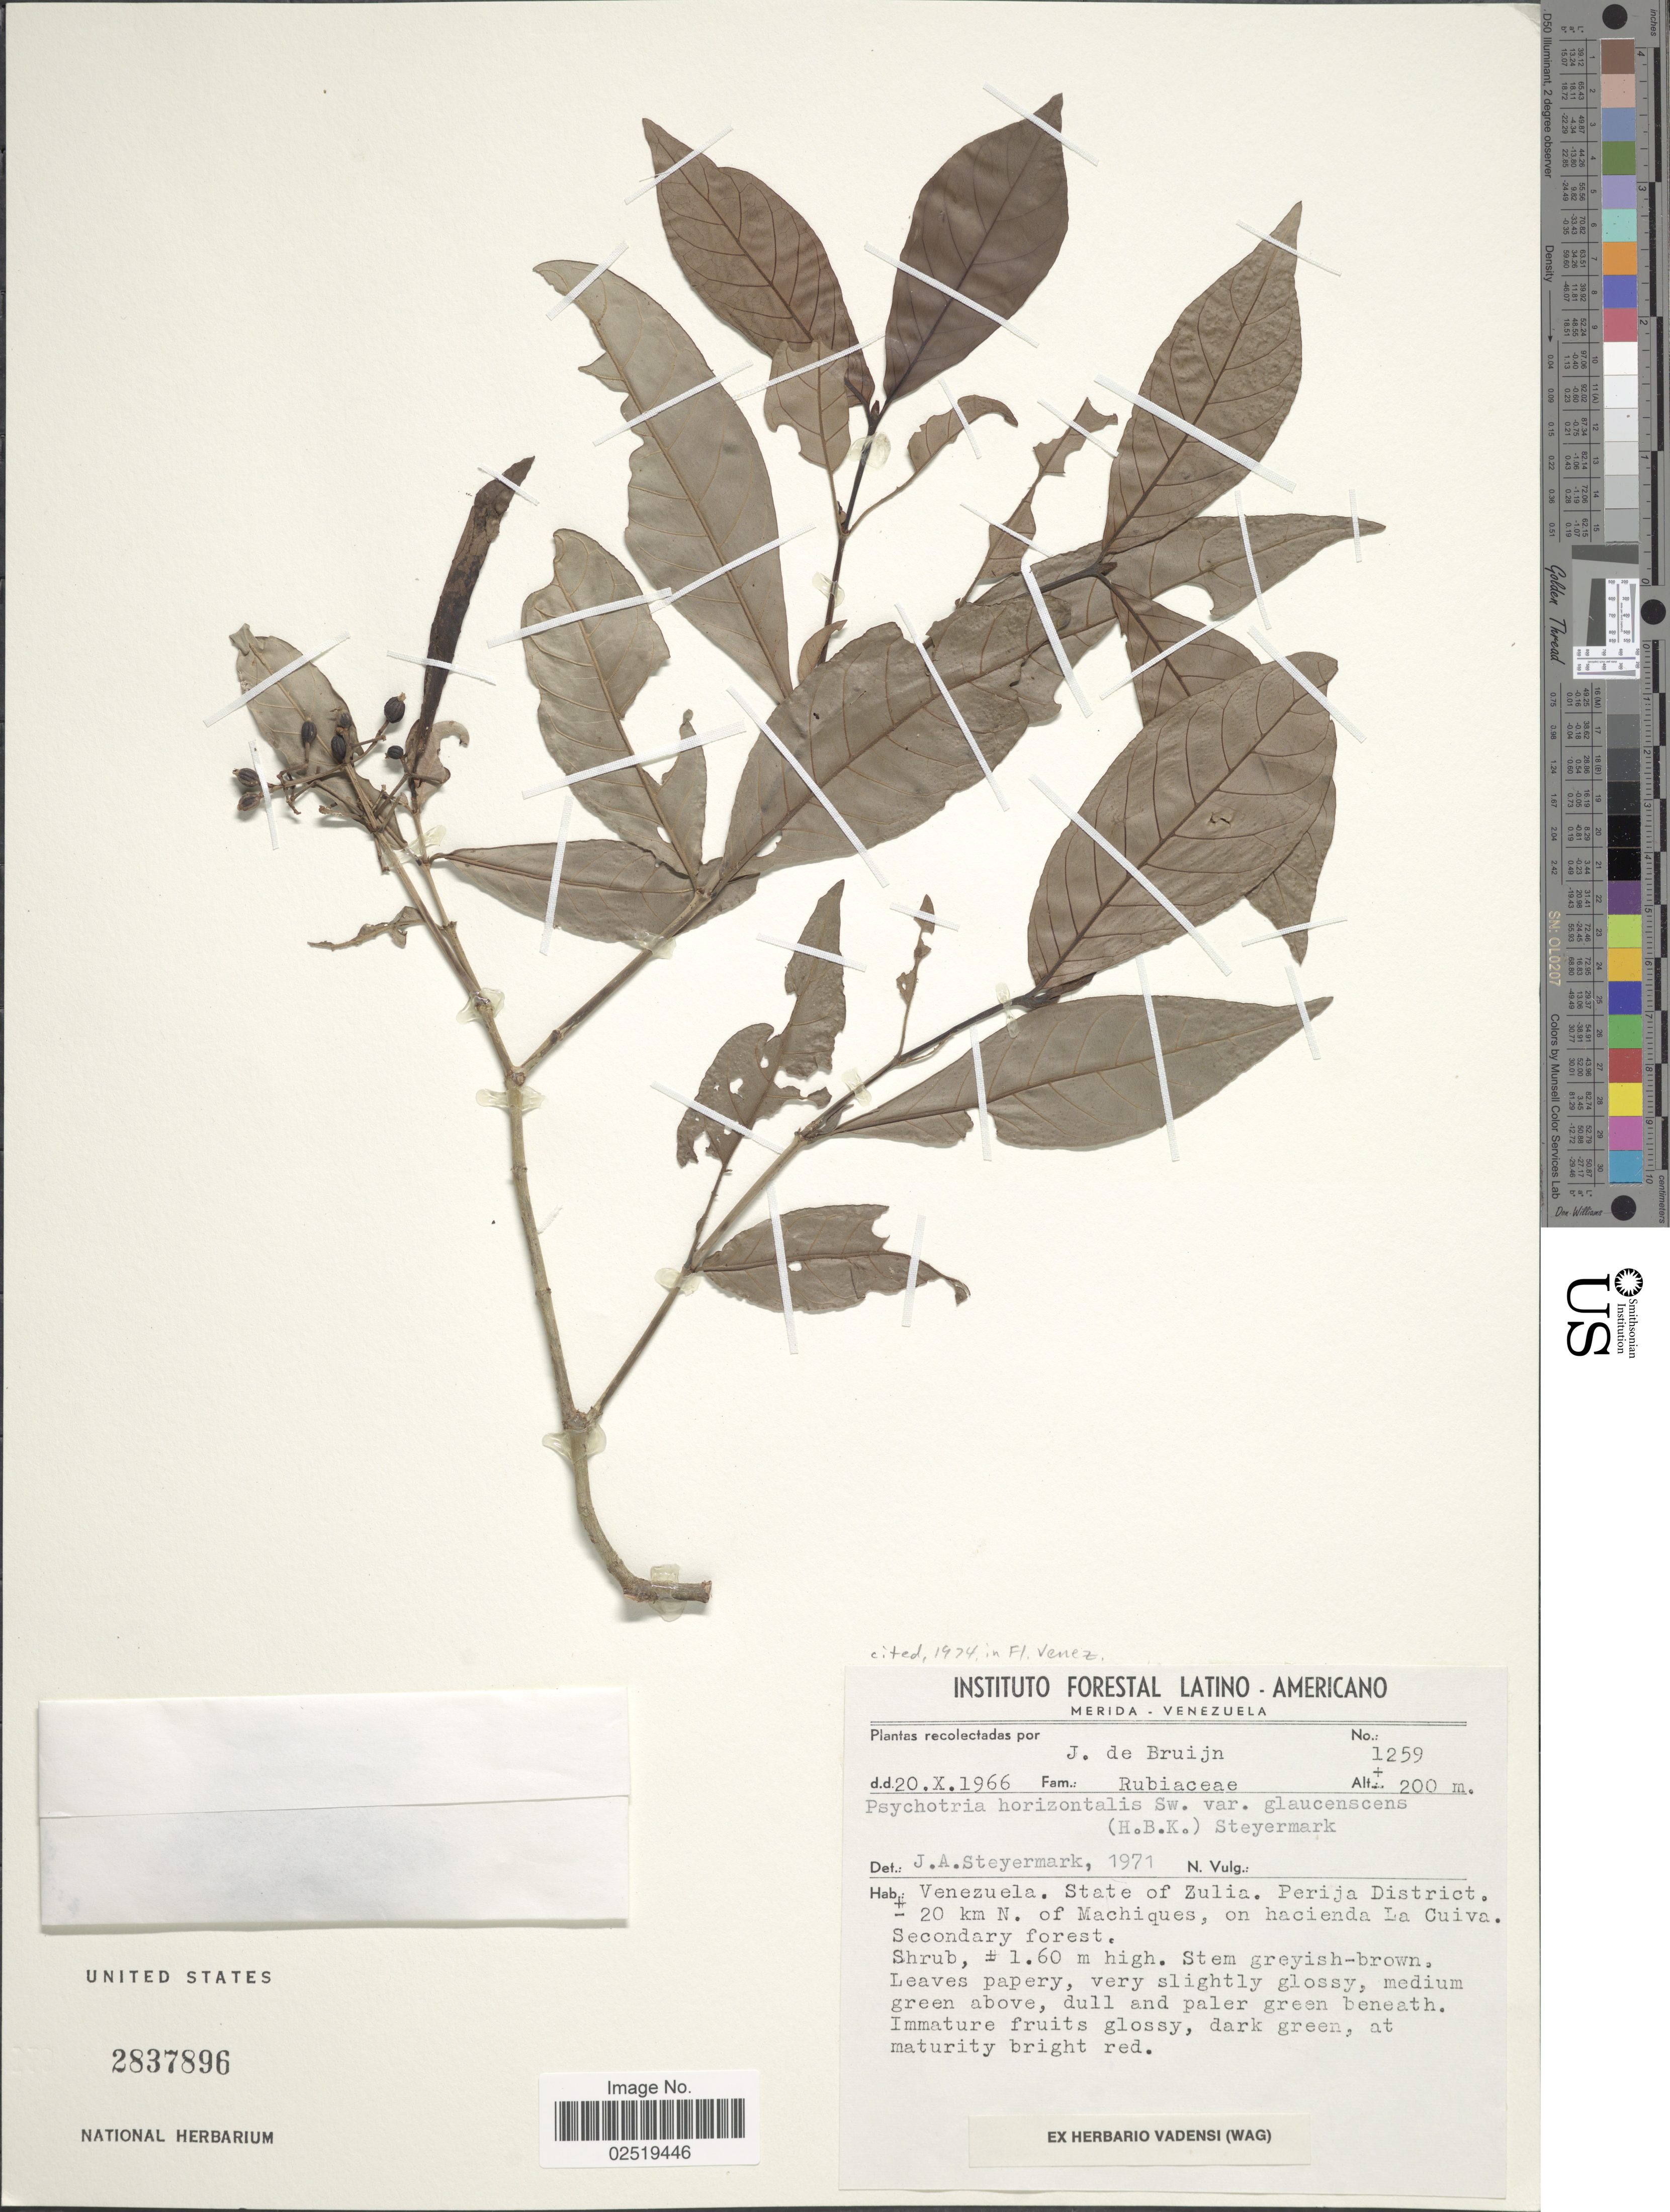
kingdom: Plantae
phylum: Tracheophyta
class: Magnoliopsida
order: Gentianales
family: Rubiaceae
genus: Psychotria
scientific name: Psychotria horizontalis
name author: Sw.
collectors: J. Bruijn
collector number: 1259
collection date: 1966-10-20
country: Venezuela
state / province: Zulia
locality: Perija District, ± 20 km N. of Machiques, on hacienda La Cuiva.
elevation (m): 200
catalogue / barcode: US 2837896